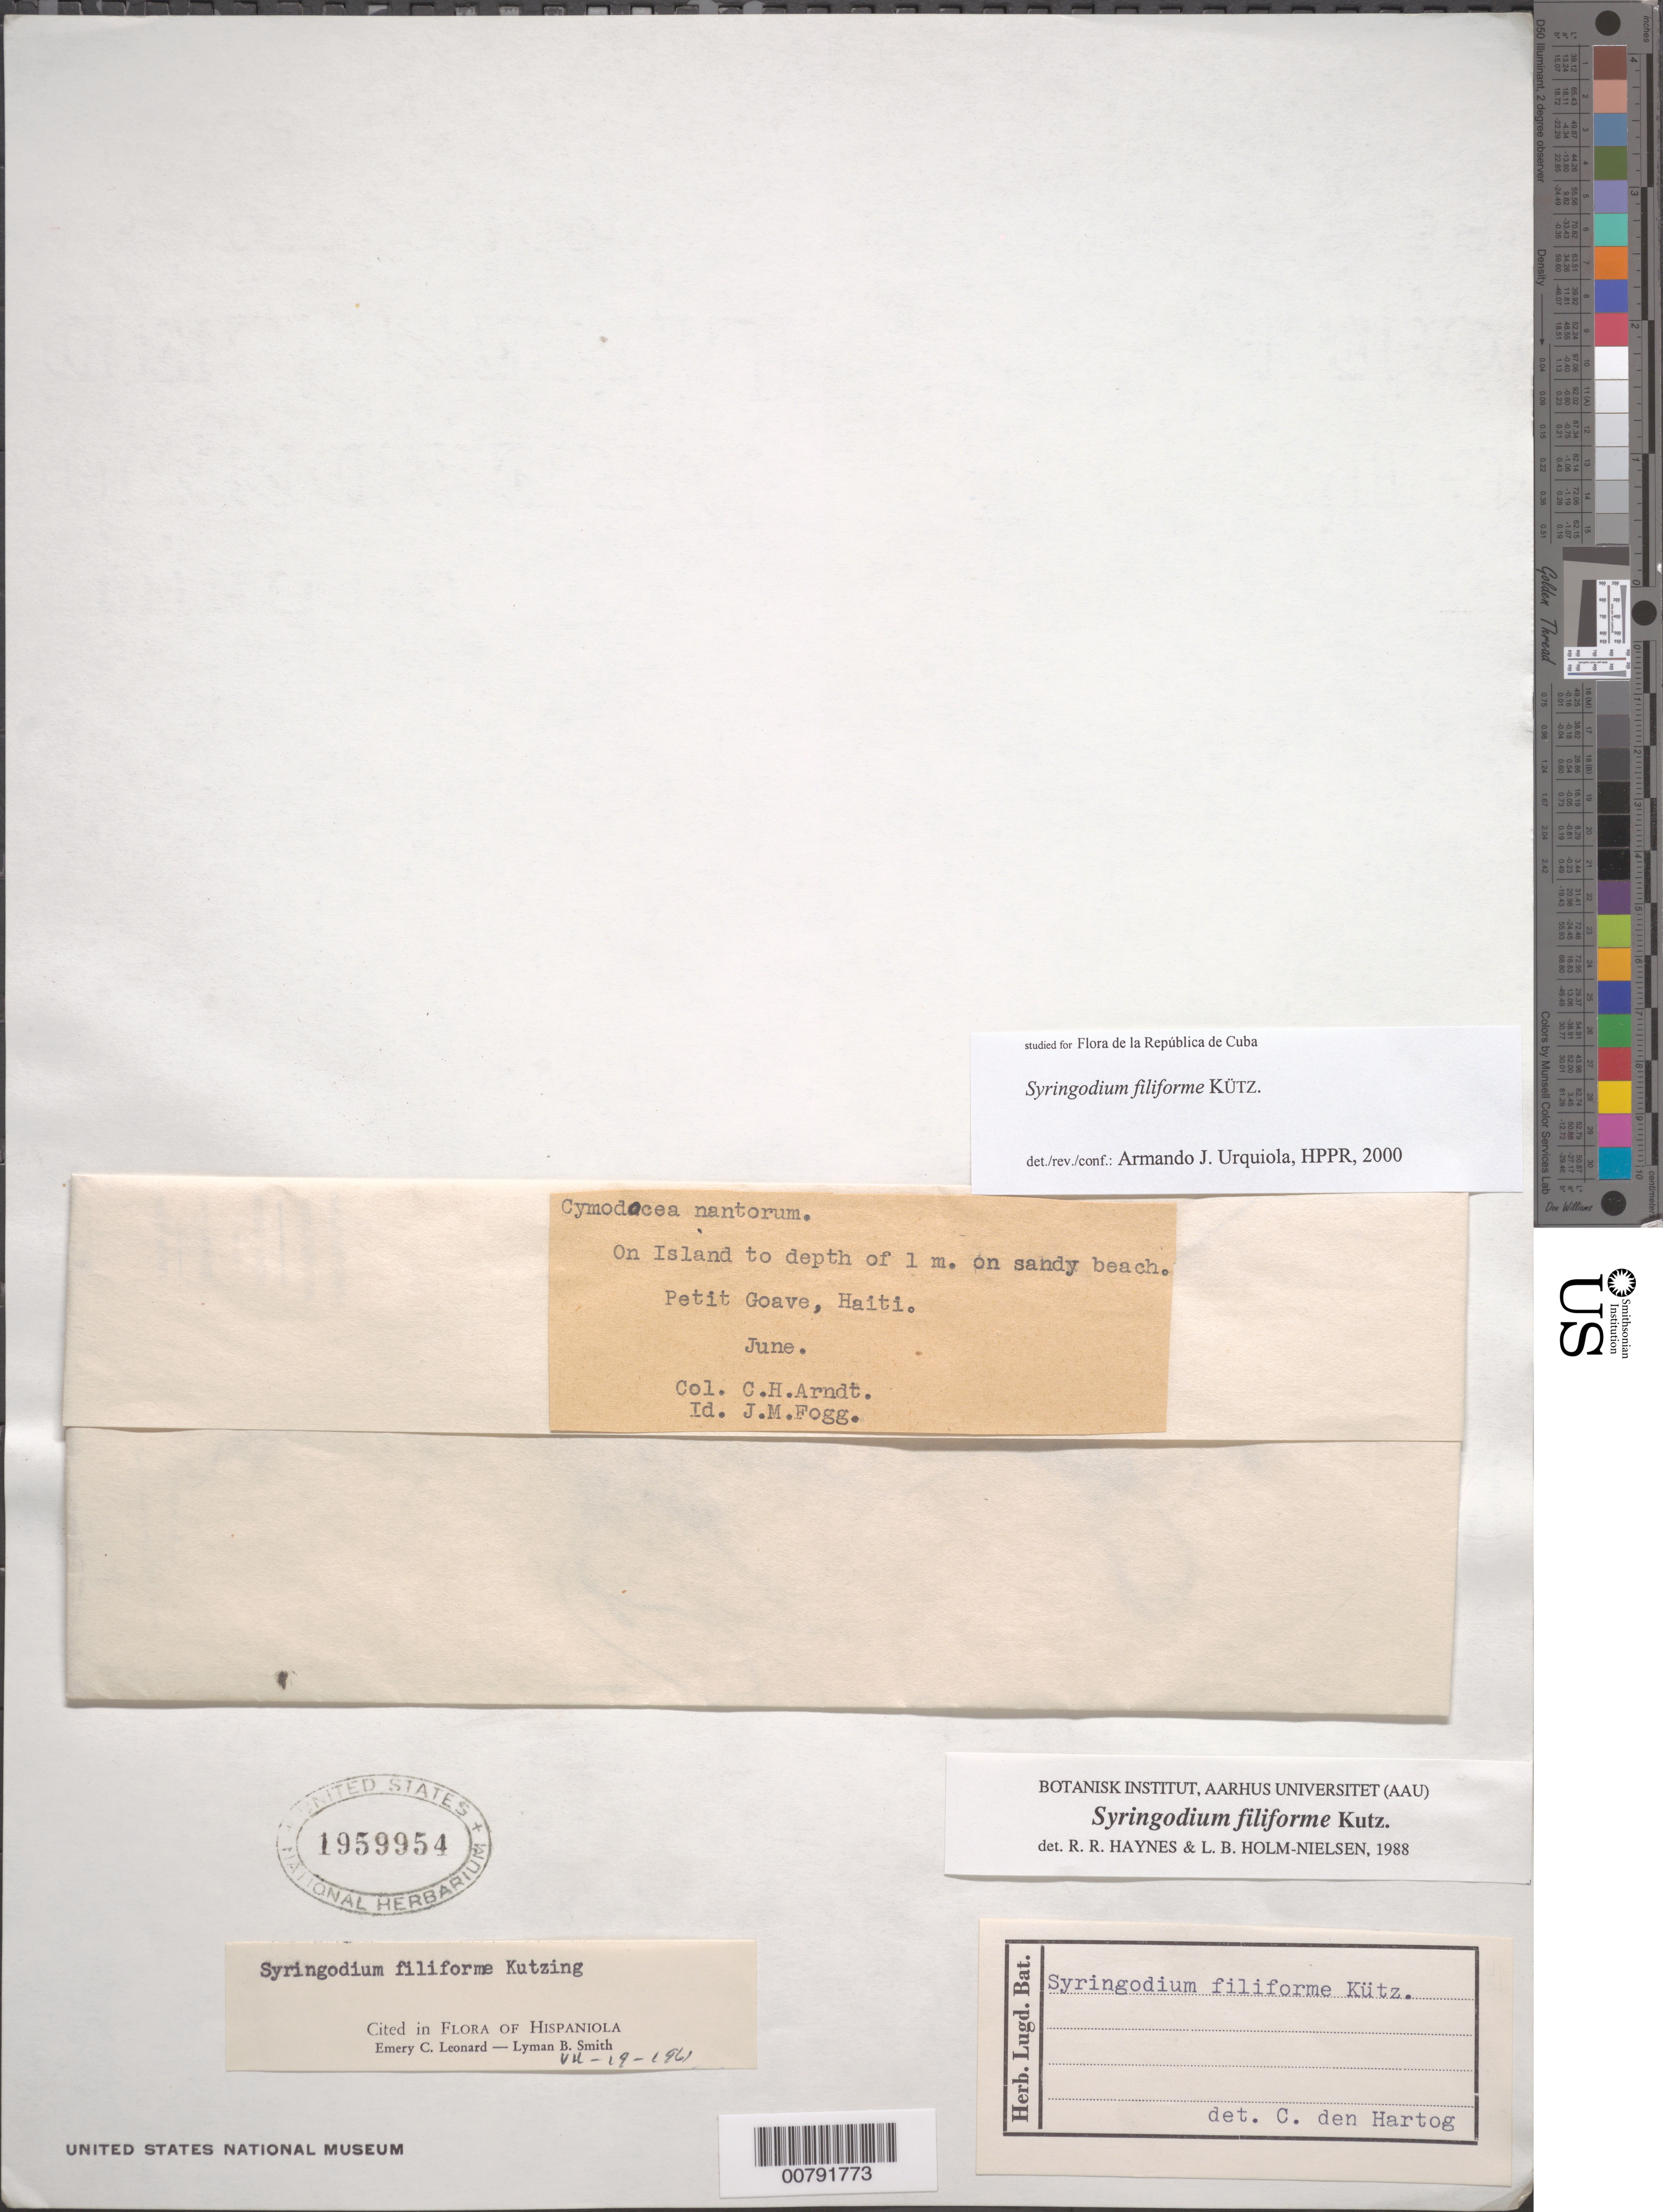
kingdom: Plantae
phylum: Tracheophyta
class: Liliopsida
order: Alismatales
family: Cymodoceaceae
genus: Syringodium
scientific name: Syringodium filiforme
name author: Kütz.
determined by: Urquiola, A. J., (HPPR)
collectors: C. Arndt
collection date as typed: Jun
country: Haiti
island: Hispaniola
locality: Petit Goave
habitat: On island to depth of 1 m on sandy beach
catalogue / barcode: US 1959954